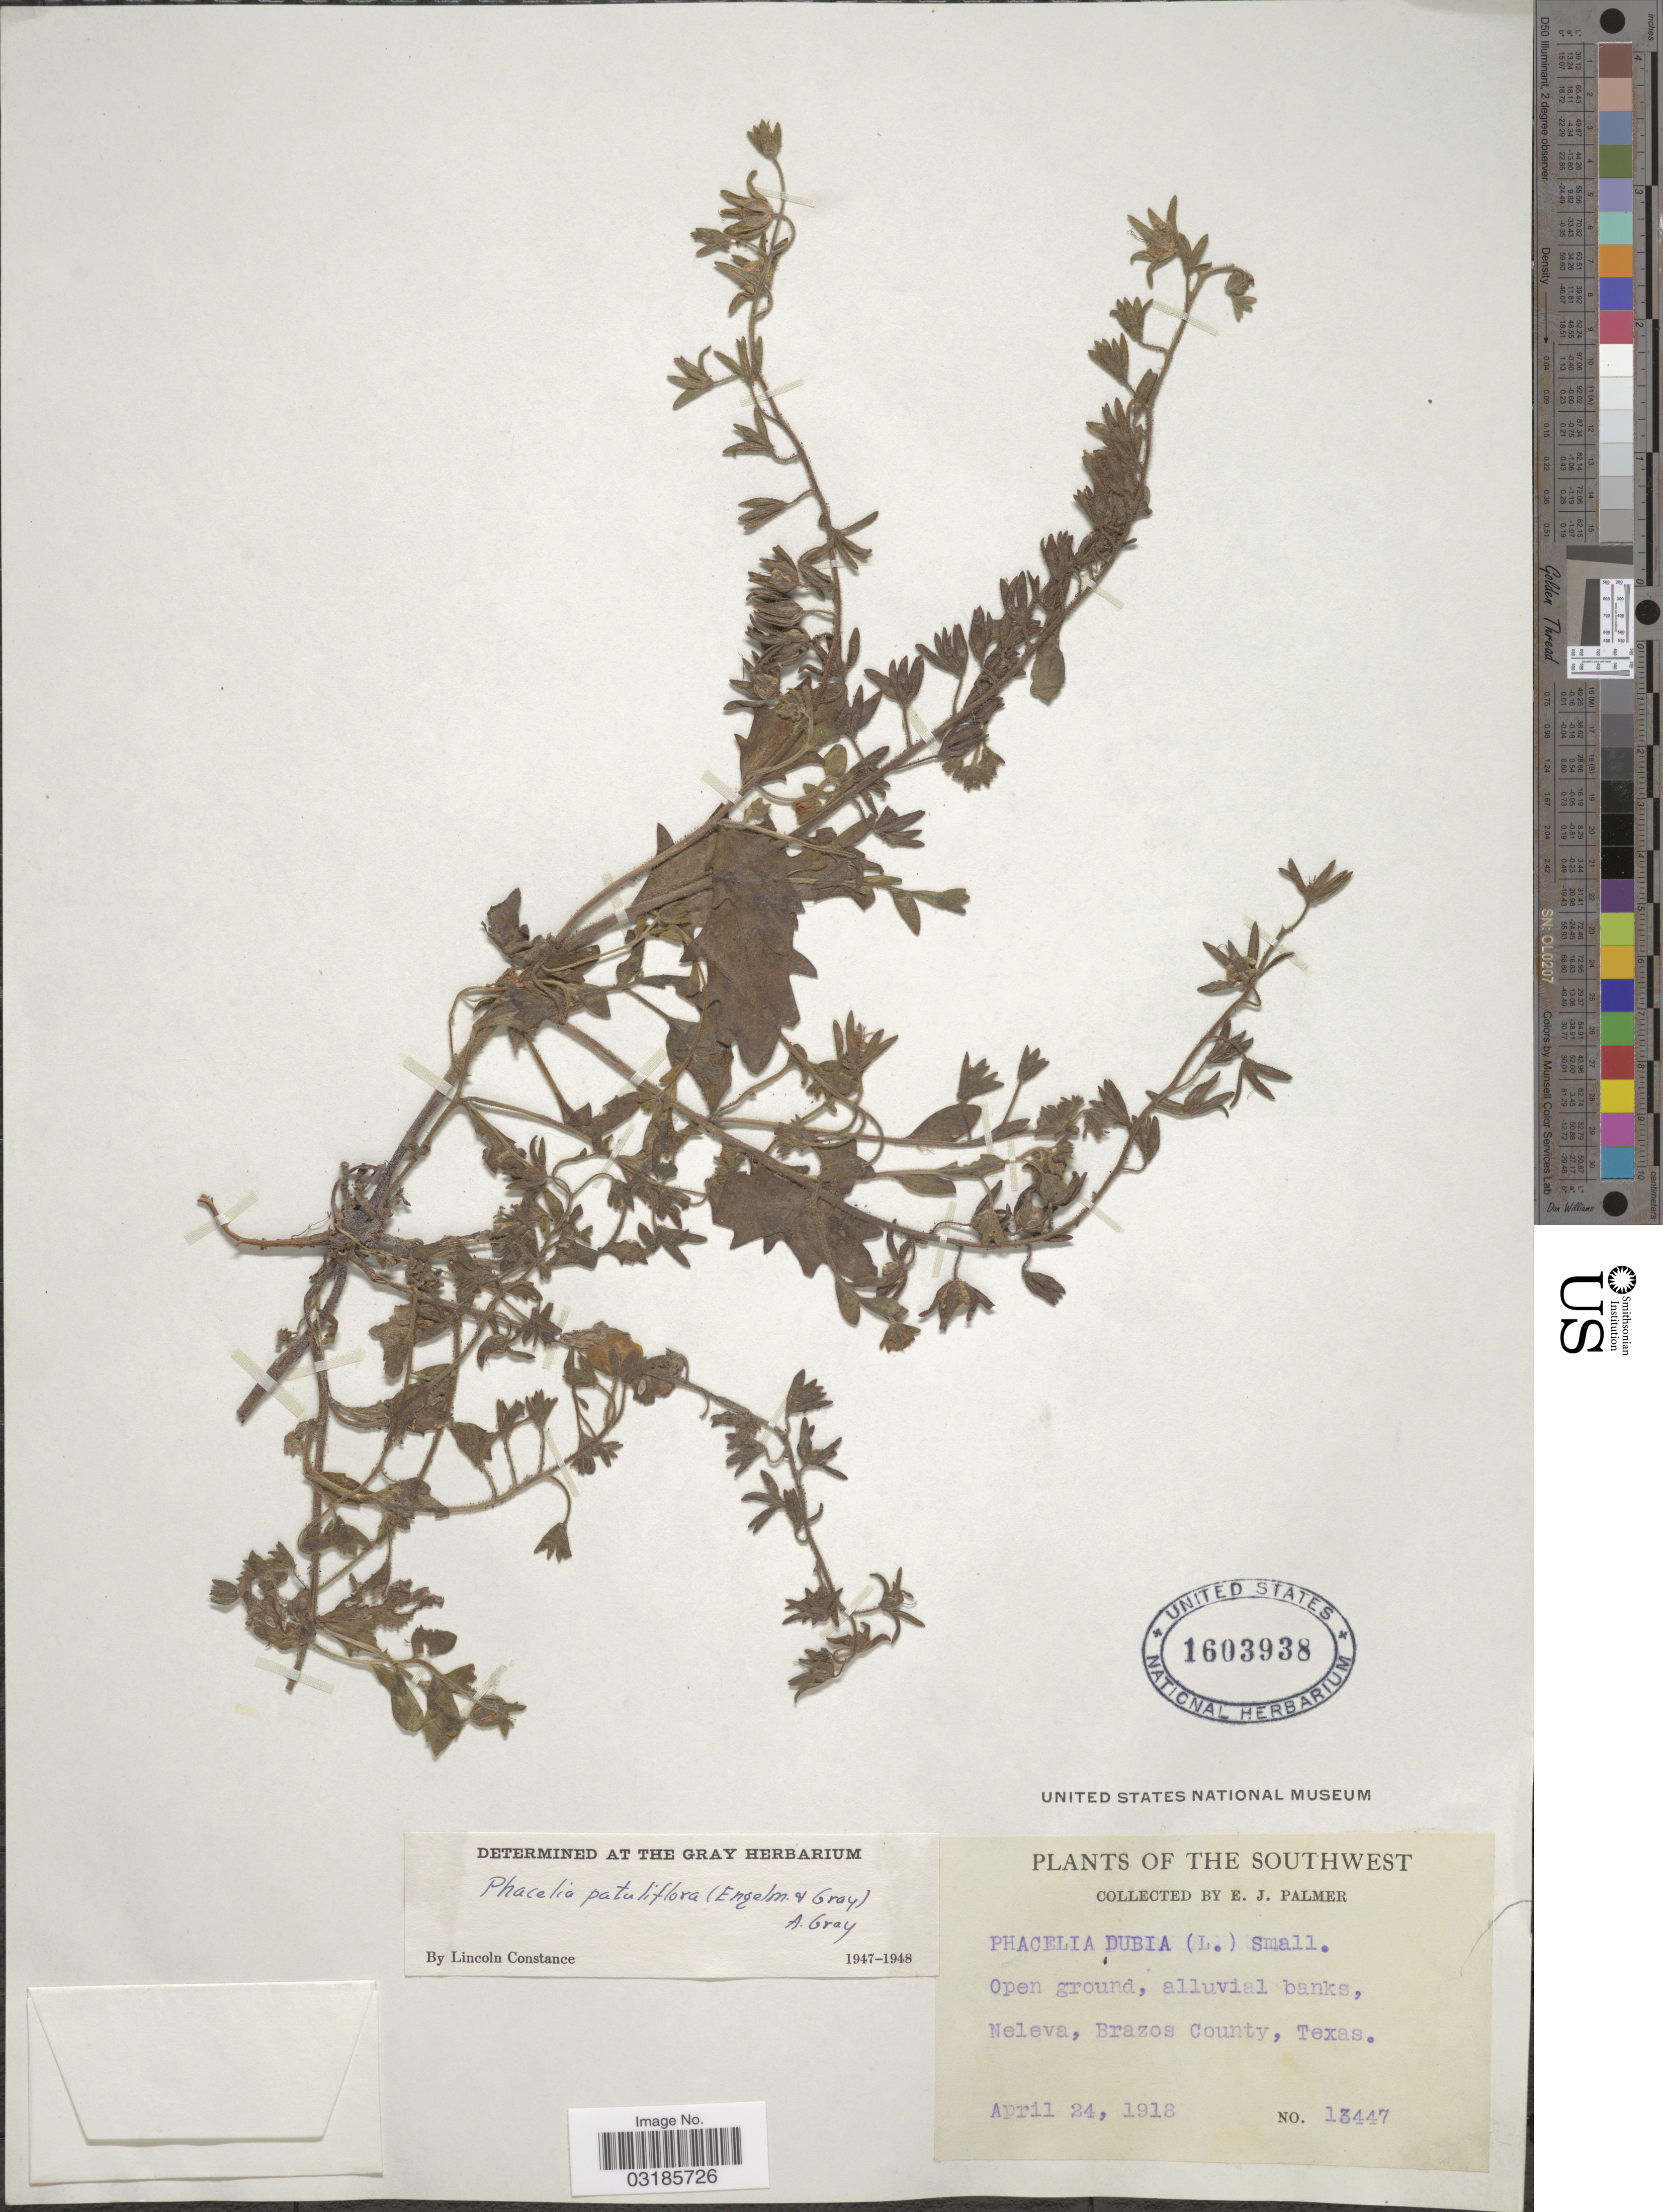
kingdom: Plantae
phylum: Tracheophyta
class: Magnoliopsida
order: Boraginales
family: Hydrophyllaceae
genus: Phacelia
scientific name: Phacelia patuliflora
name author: (Engelm. & A. Gray) A. Gray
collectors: E. J. Palmer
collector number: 13447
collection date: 1918-04-24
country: United States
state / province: Texas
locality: The Southwest. Neleva, Brazos County.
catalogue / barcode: US 1603938